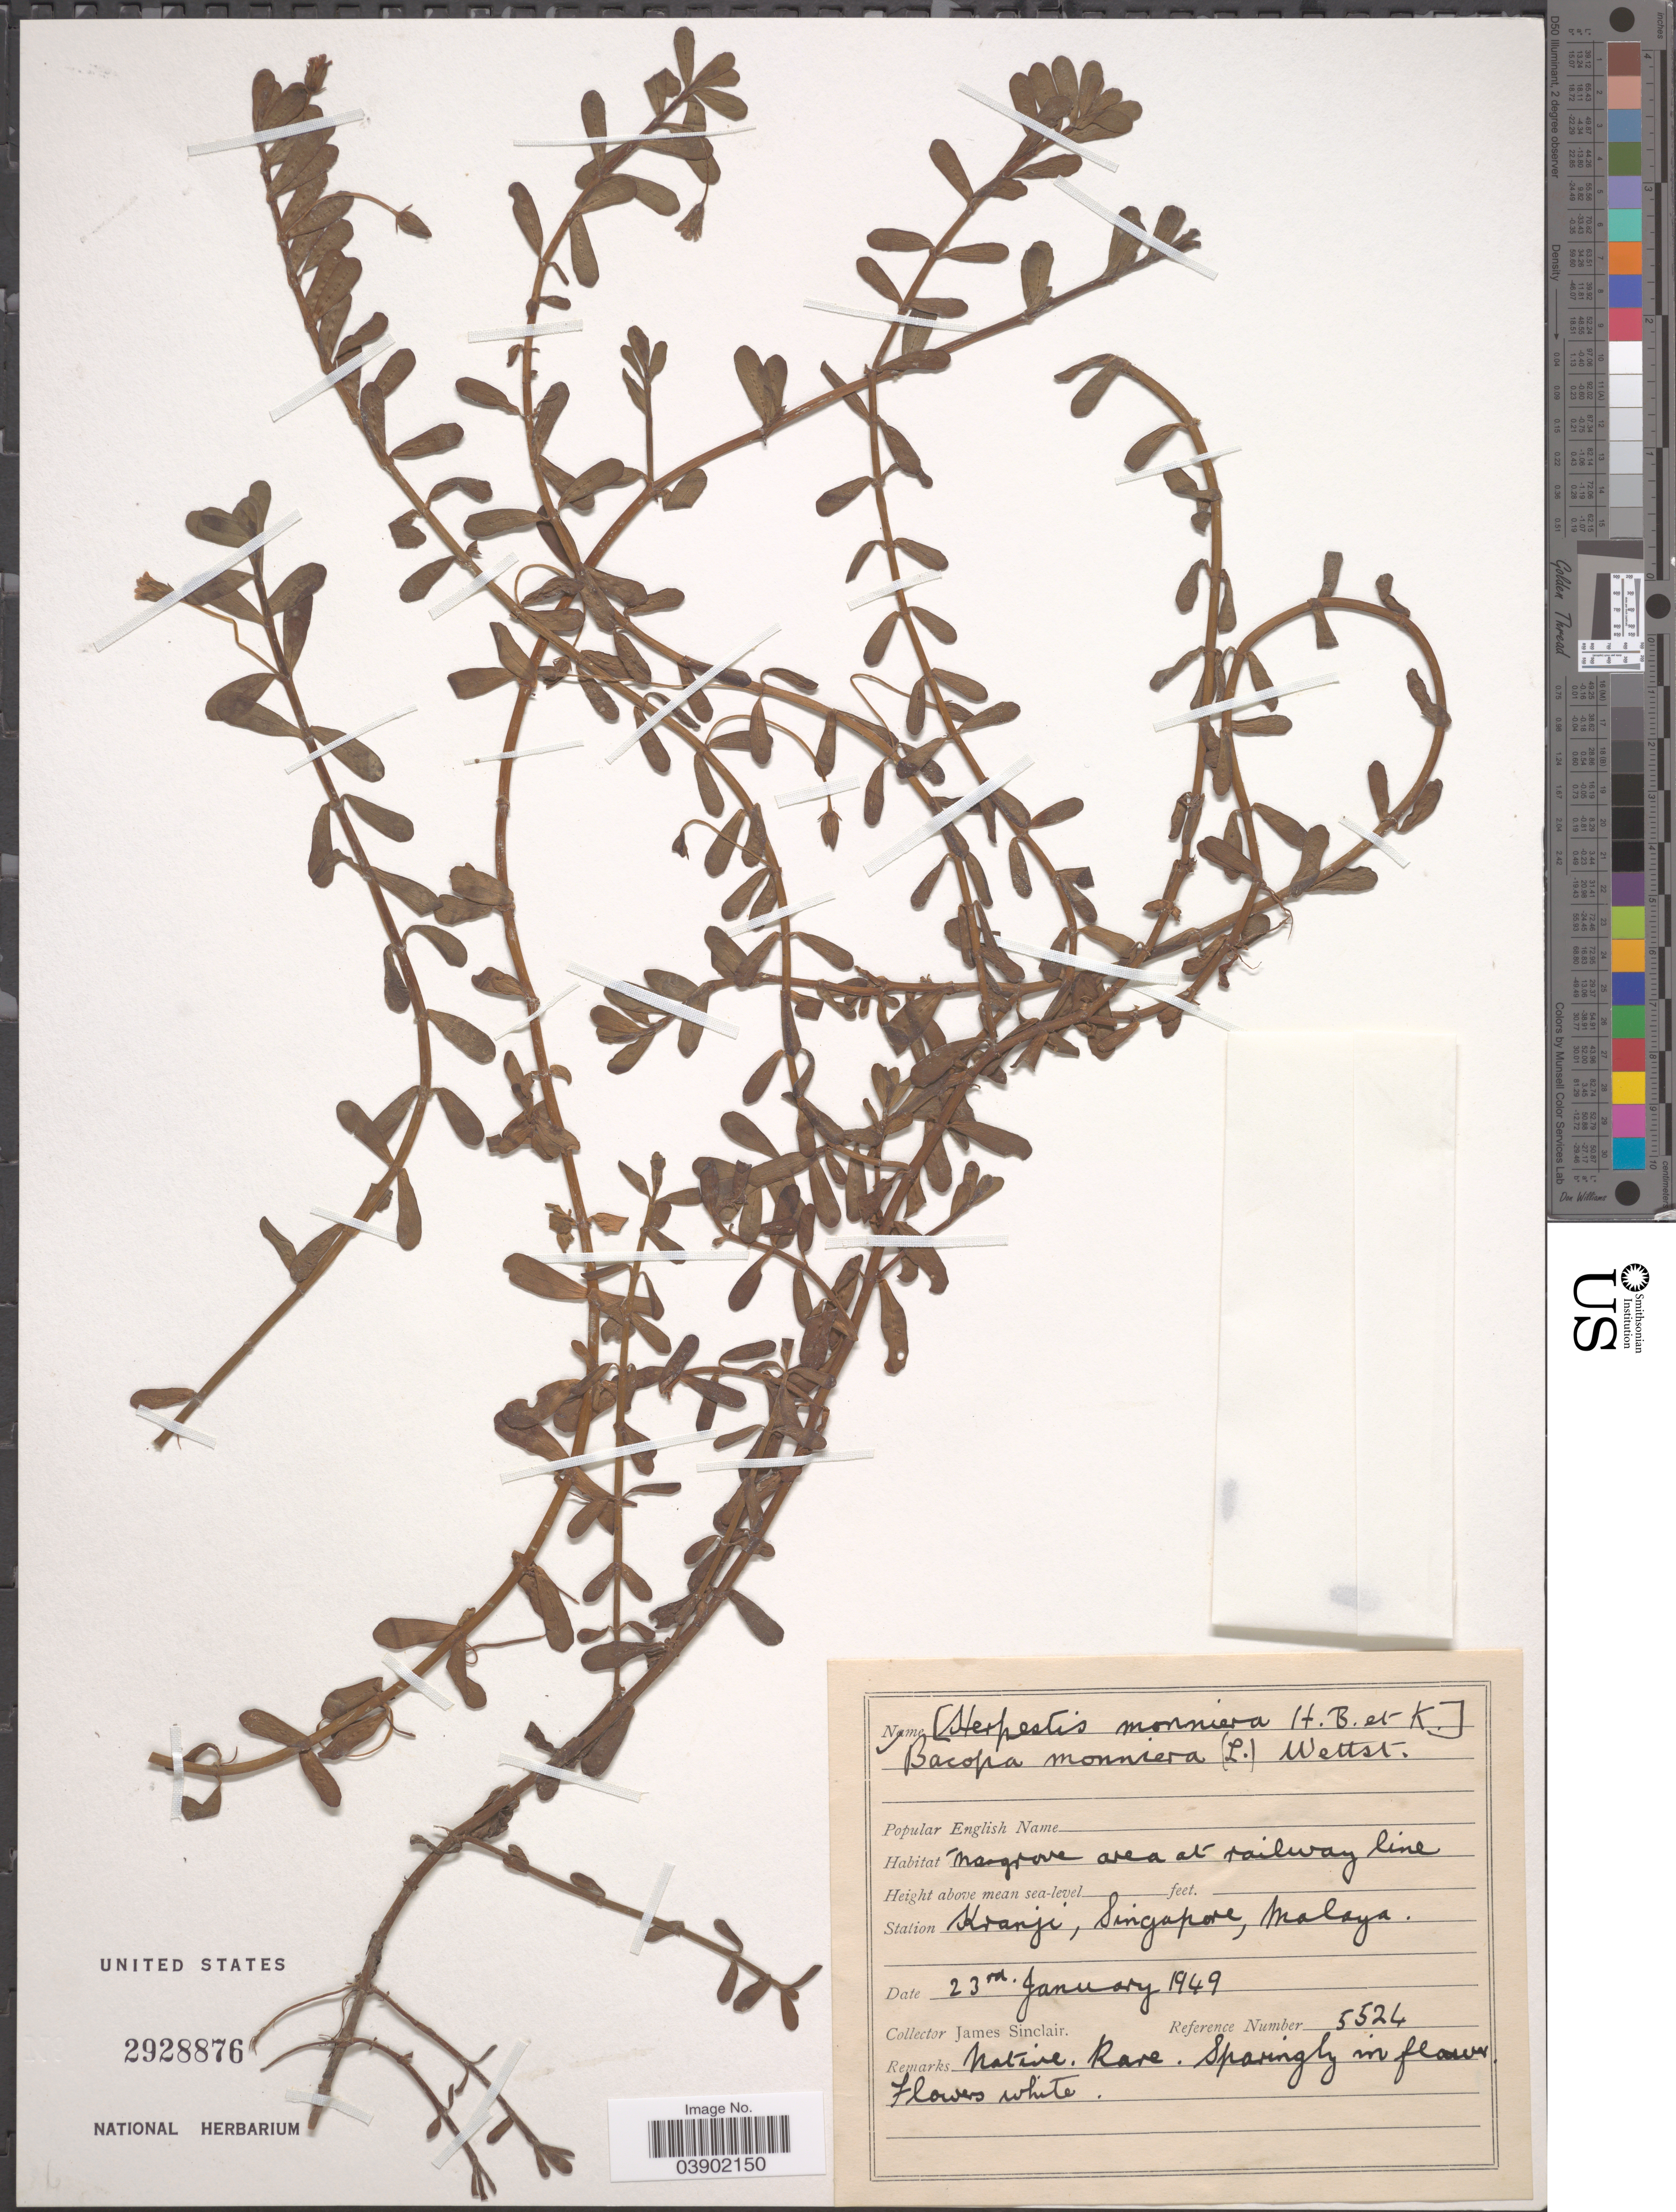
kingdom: Plantae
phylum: Tracheophyta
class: Magnoliopsida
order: Lamiales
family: Plantaginaceae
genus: Bacopa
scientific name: Bacopa monnieri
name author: (L.) Wettst.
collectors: J. Sinclair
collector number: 5524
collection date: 1949-01-23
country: Singapore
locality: Station Kranji, Malaya.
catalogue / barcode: US 2928876